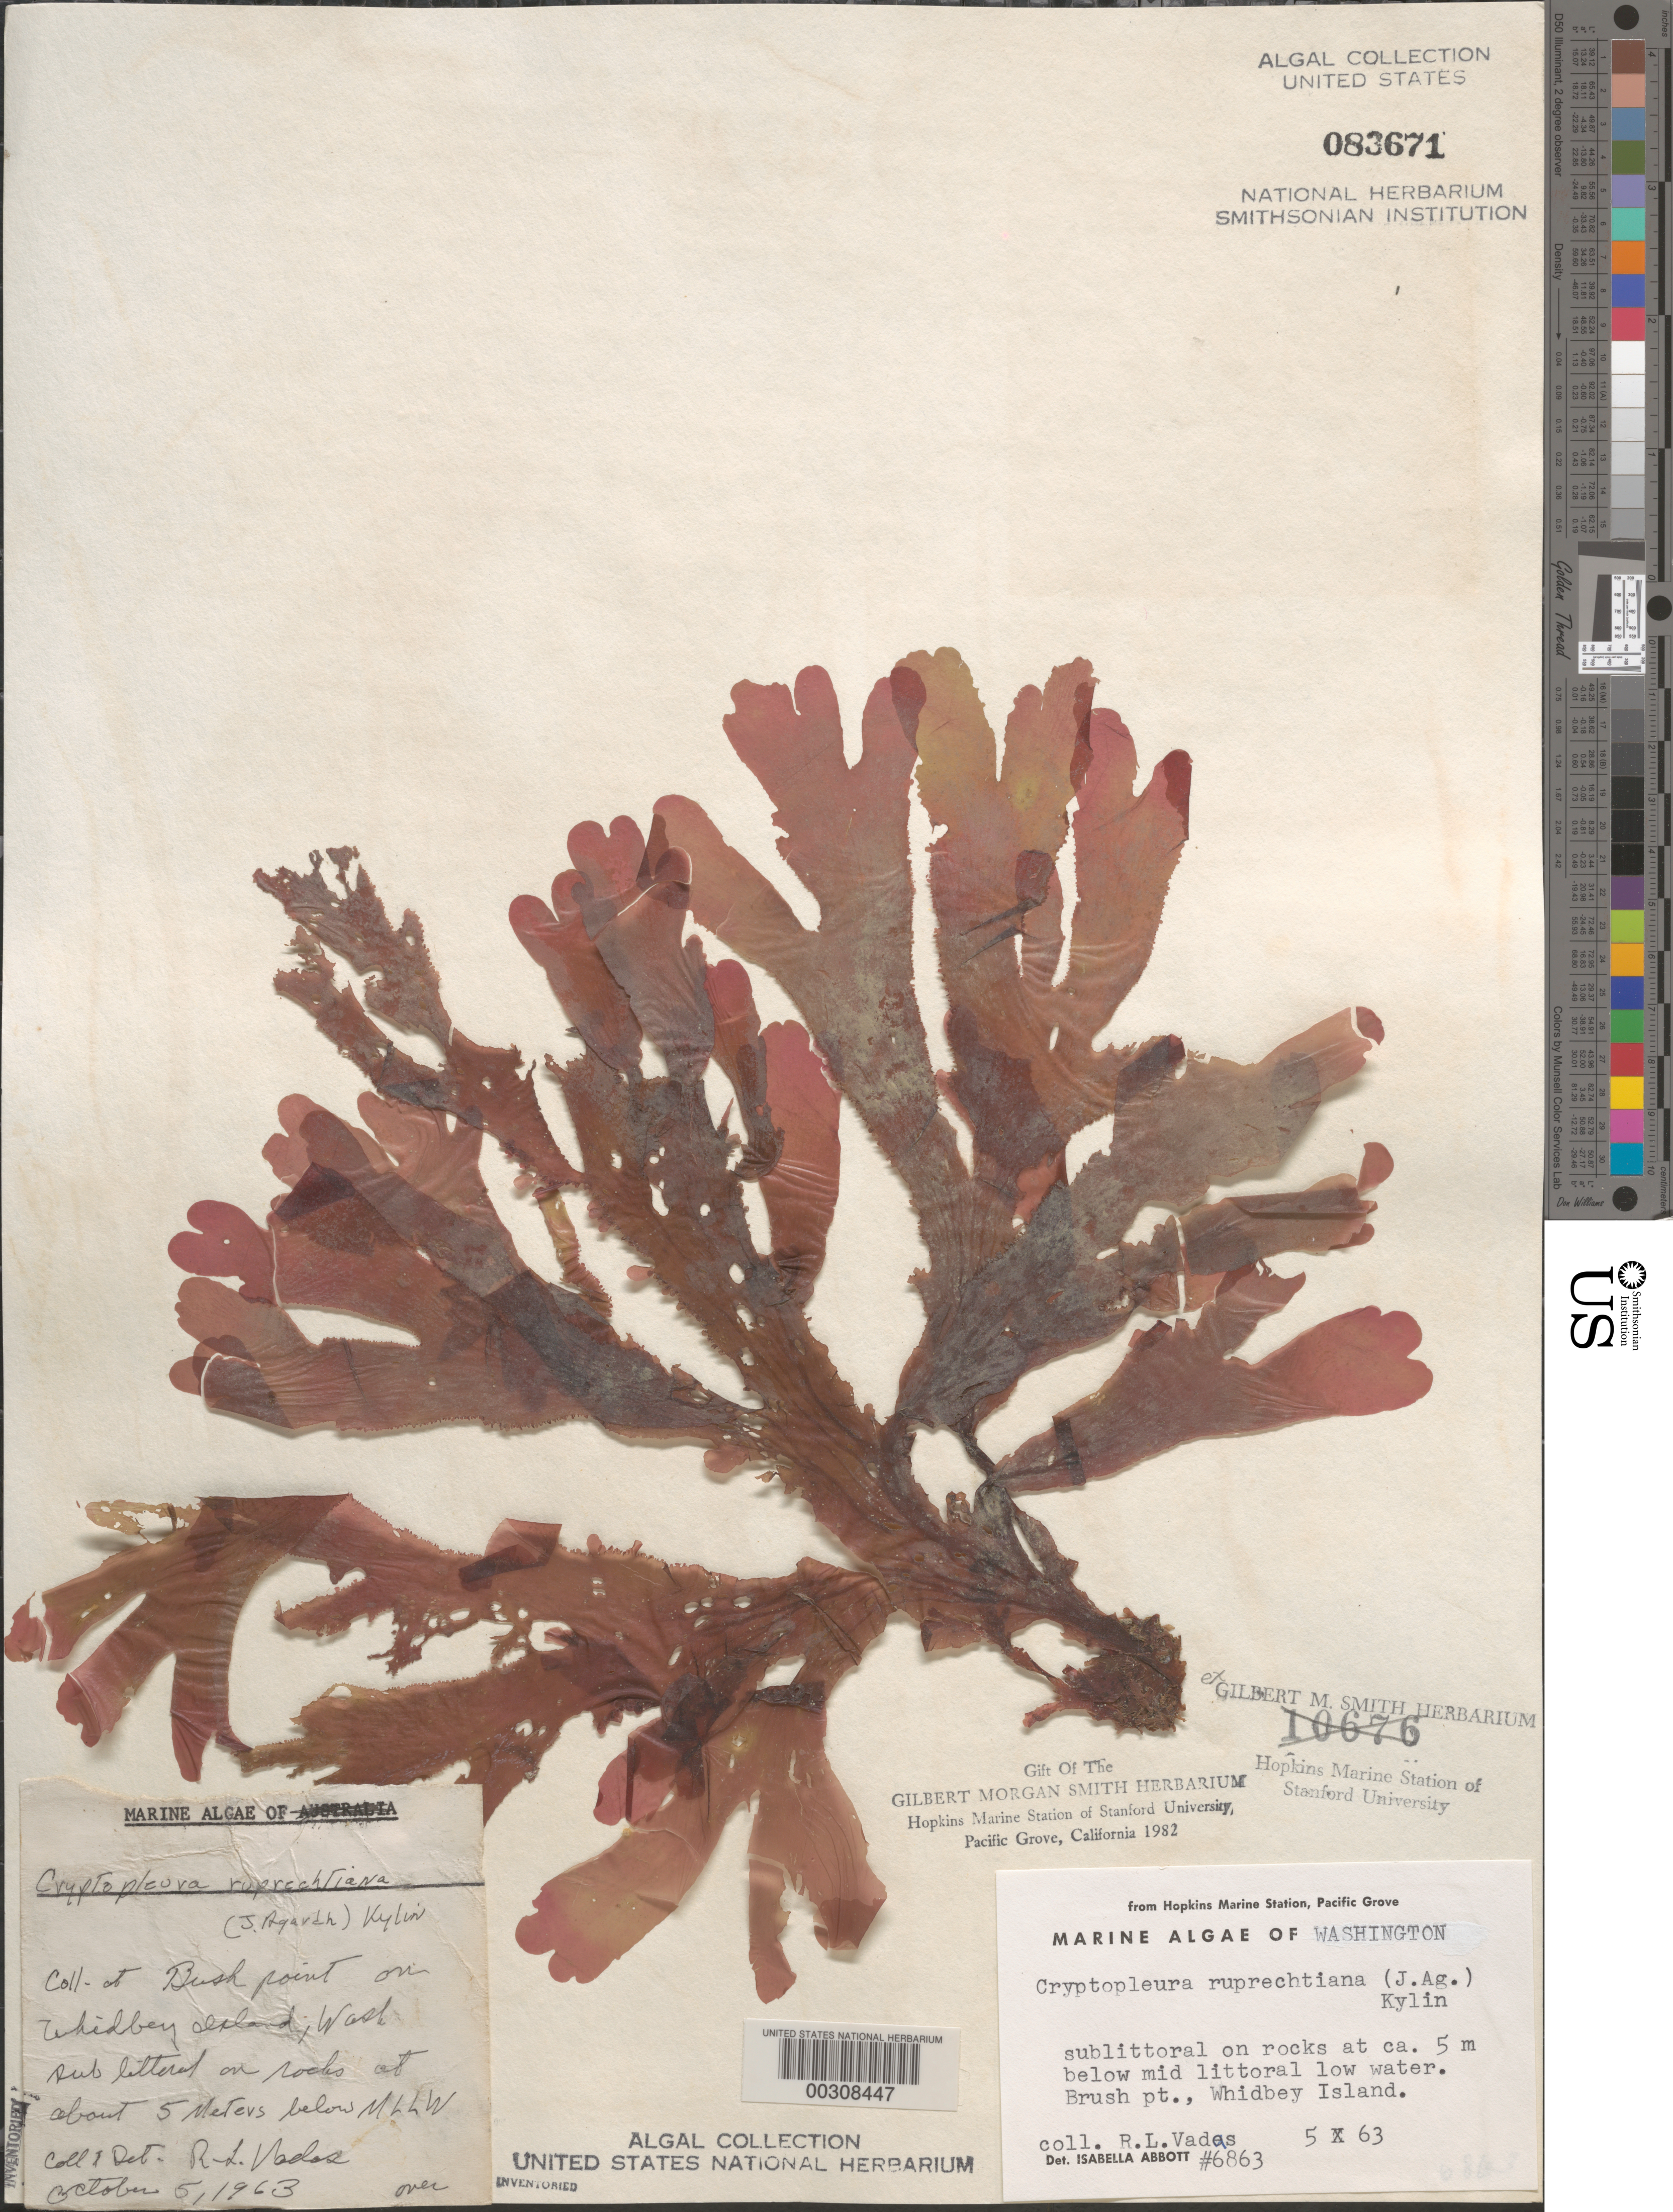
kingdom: Plantae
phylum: Rhodophyta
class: Florideophyceae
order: Ceramiales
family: Delesseriaceae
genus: Cryptopleura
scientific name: Cryptopleura ruprechtiana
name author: (J. Agardh) Kylin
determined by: Abbott, Isabella A.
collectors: R. Vadas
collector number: IAA 6863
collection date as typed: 05 Oct 1963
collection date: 1963-10-05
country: United States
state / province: Washington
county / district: Island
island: Whidbey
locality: Brush Point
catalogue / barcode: US 83671